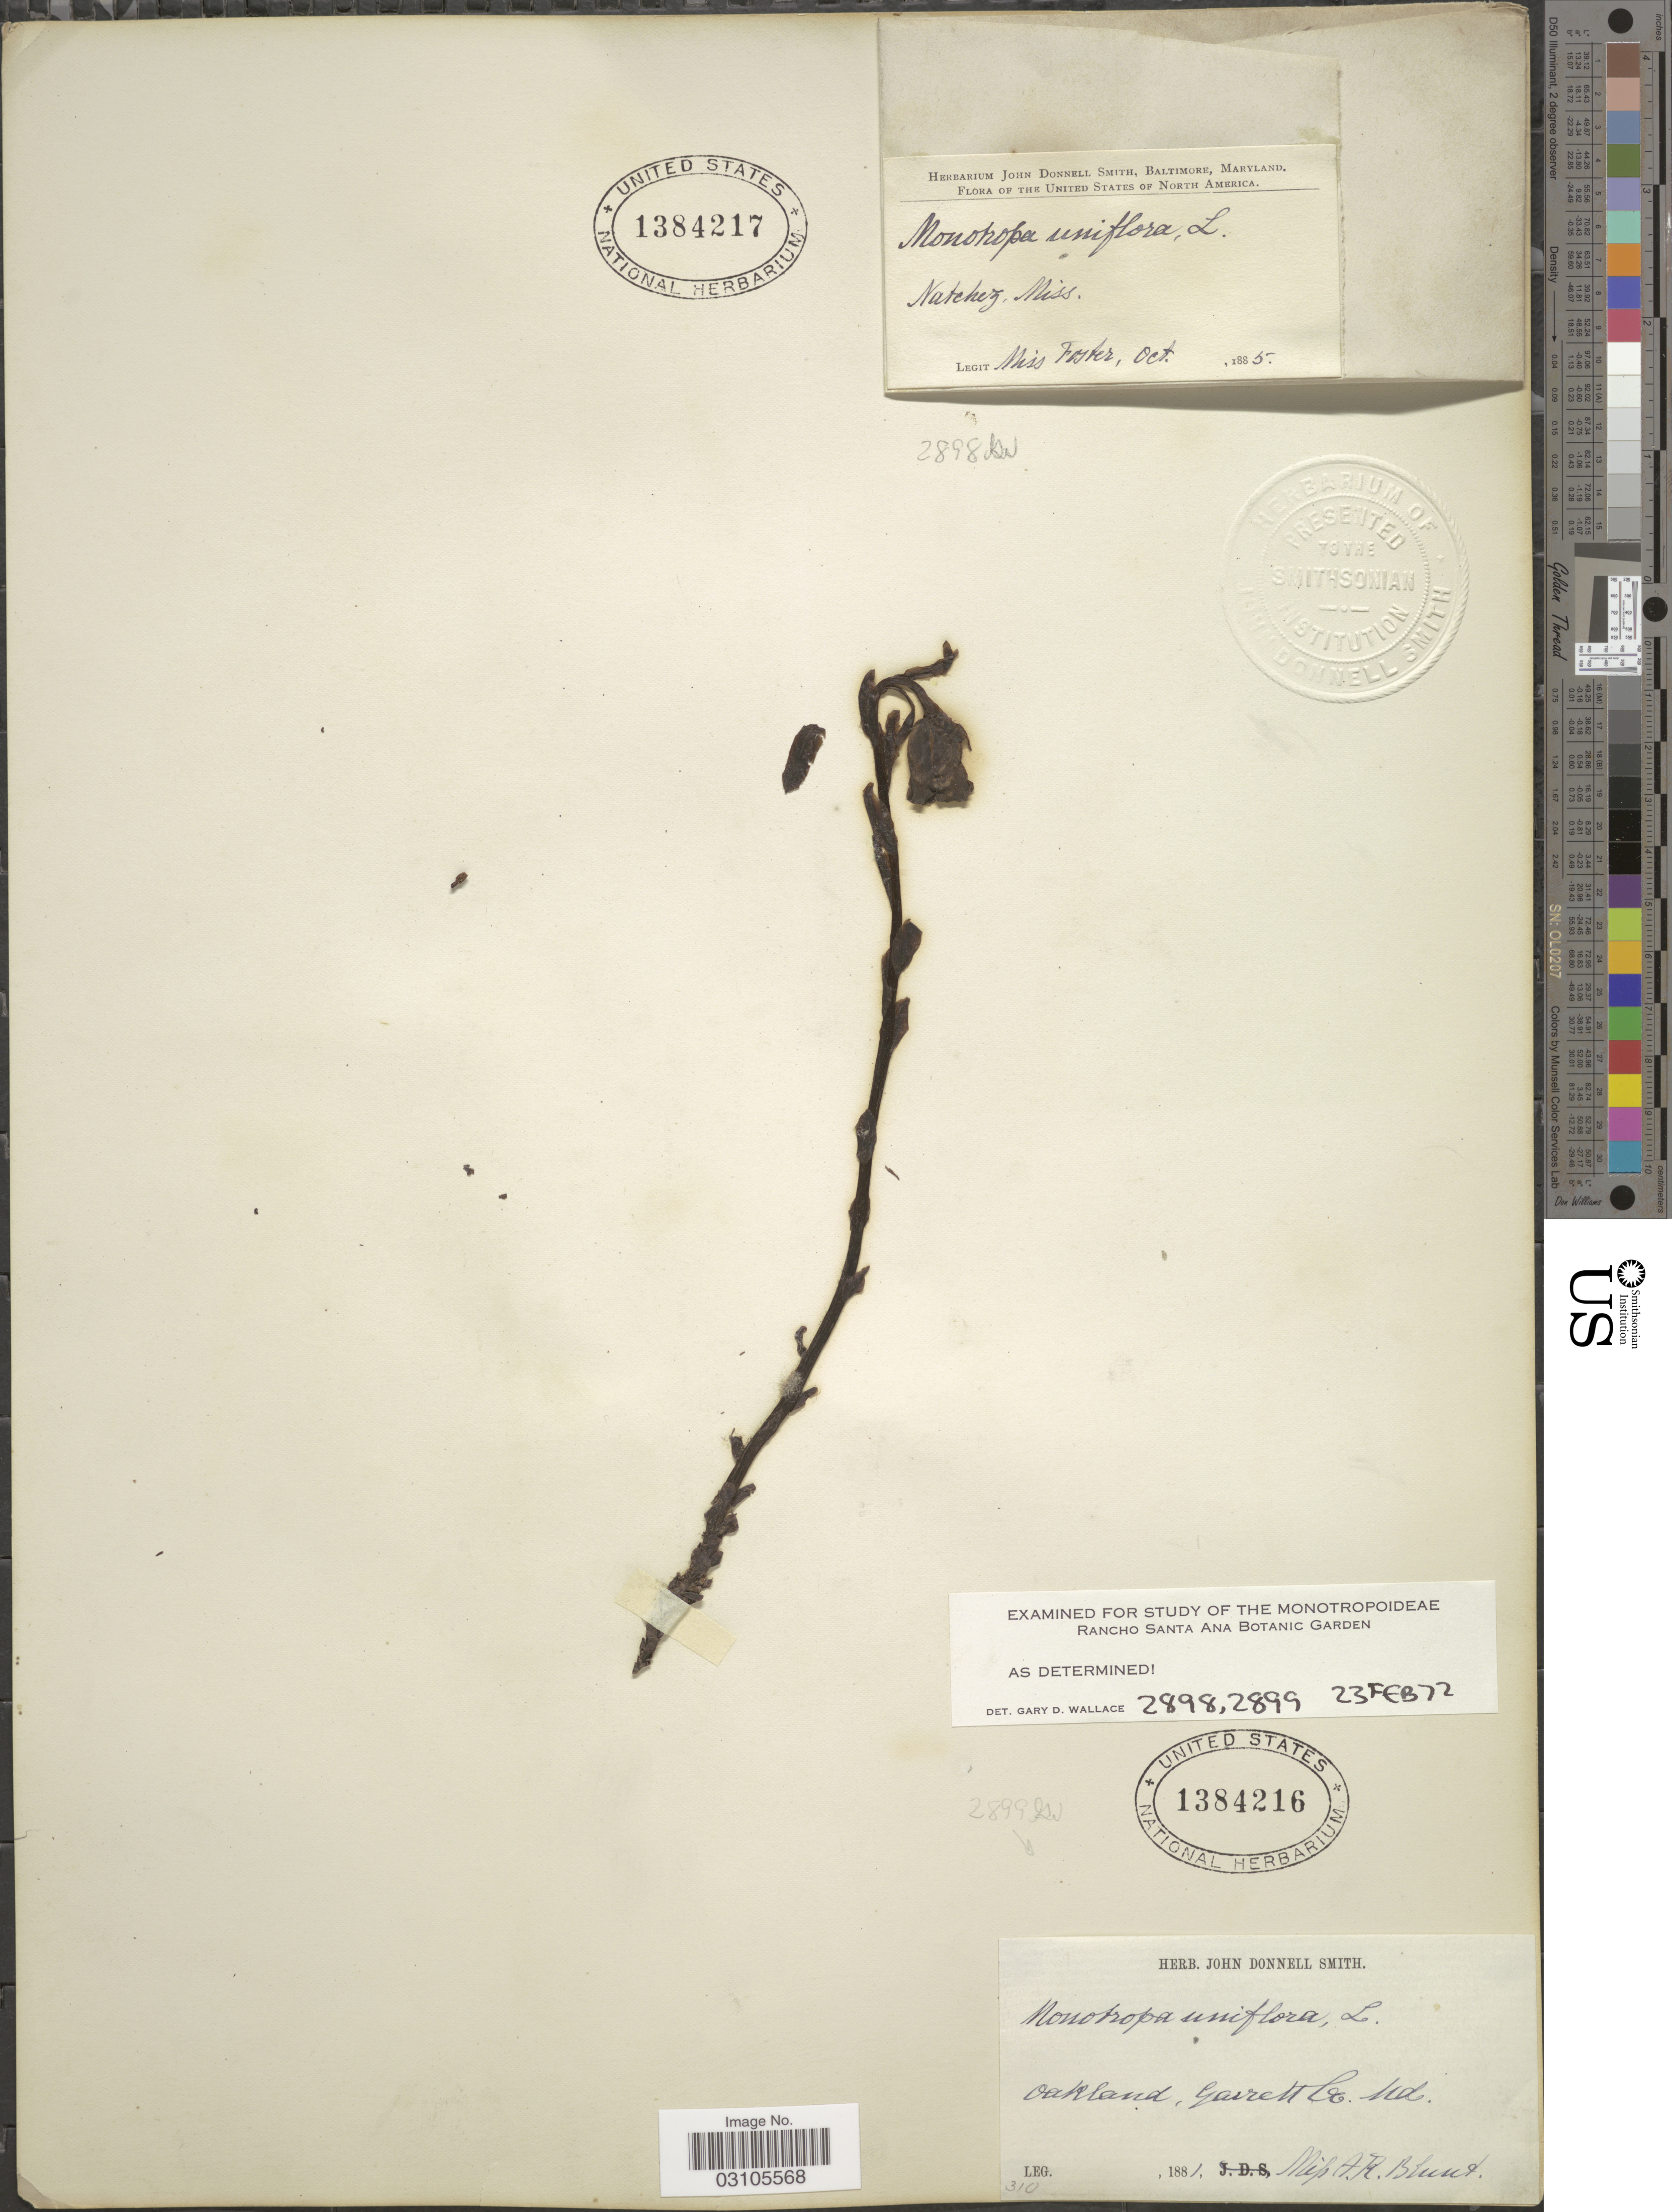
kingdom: Plantae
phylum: Tracheophyta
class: Magnoliopsida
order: Ericales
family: Ericaceae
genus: Monotropa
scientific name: Monotropa uniflora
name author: L.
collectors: -. Foster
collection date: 1885-10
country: United States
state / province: Mississippi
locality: Natchez.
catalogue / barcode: US 1384217-2